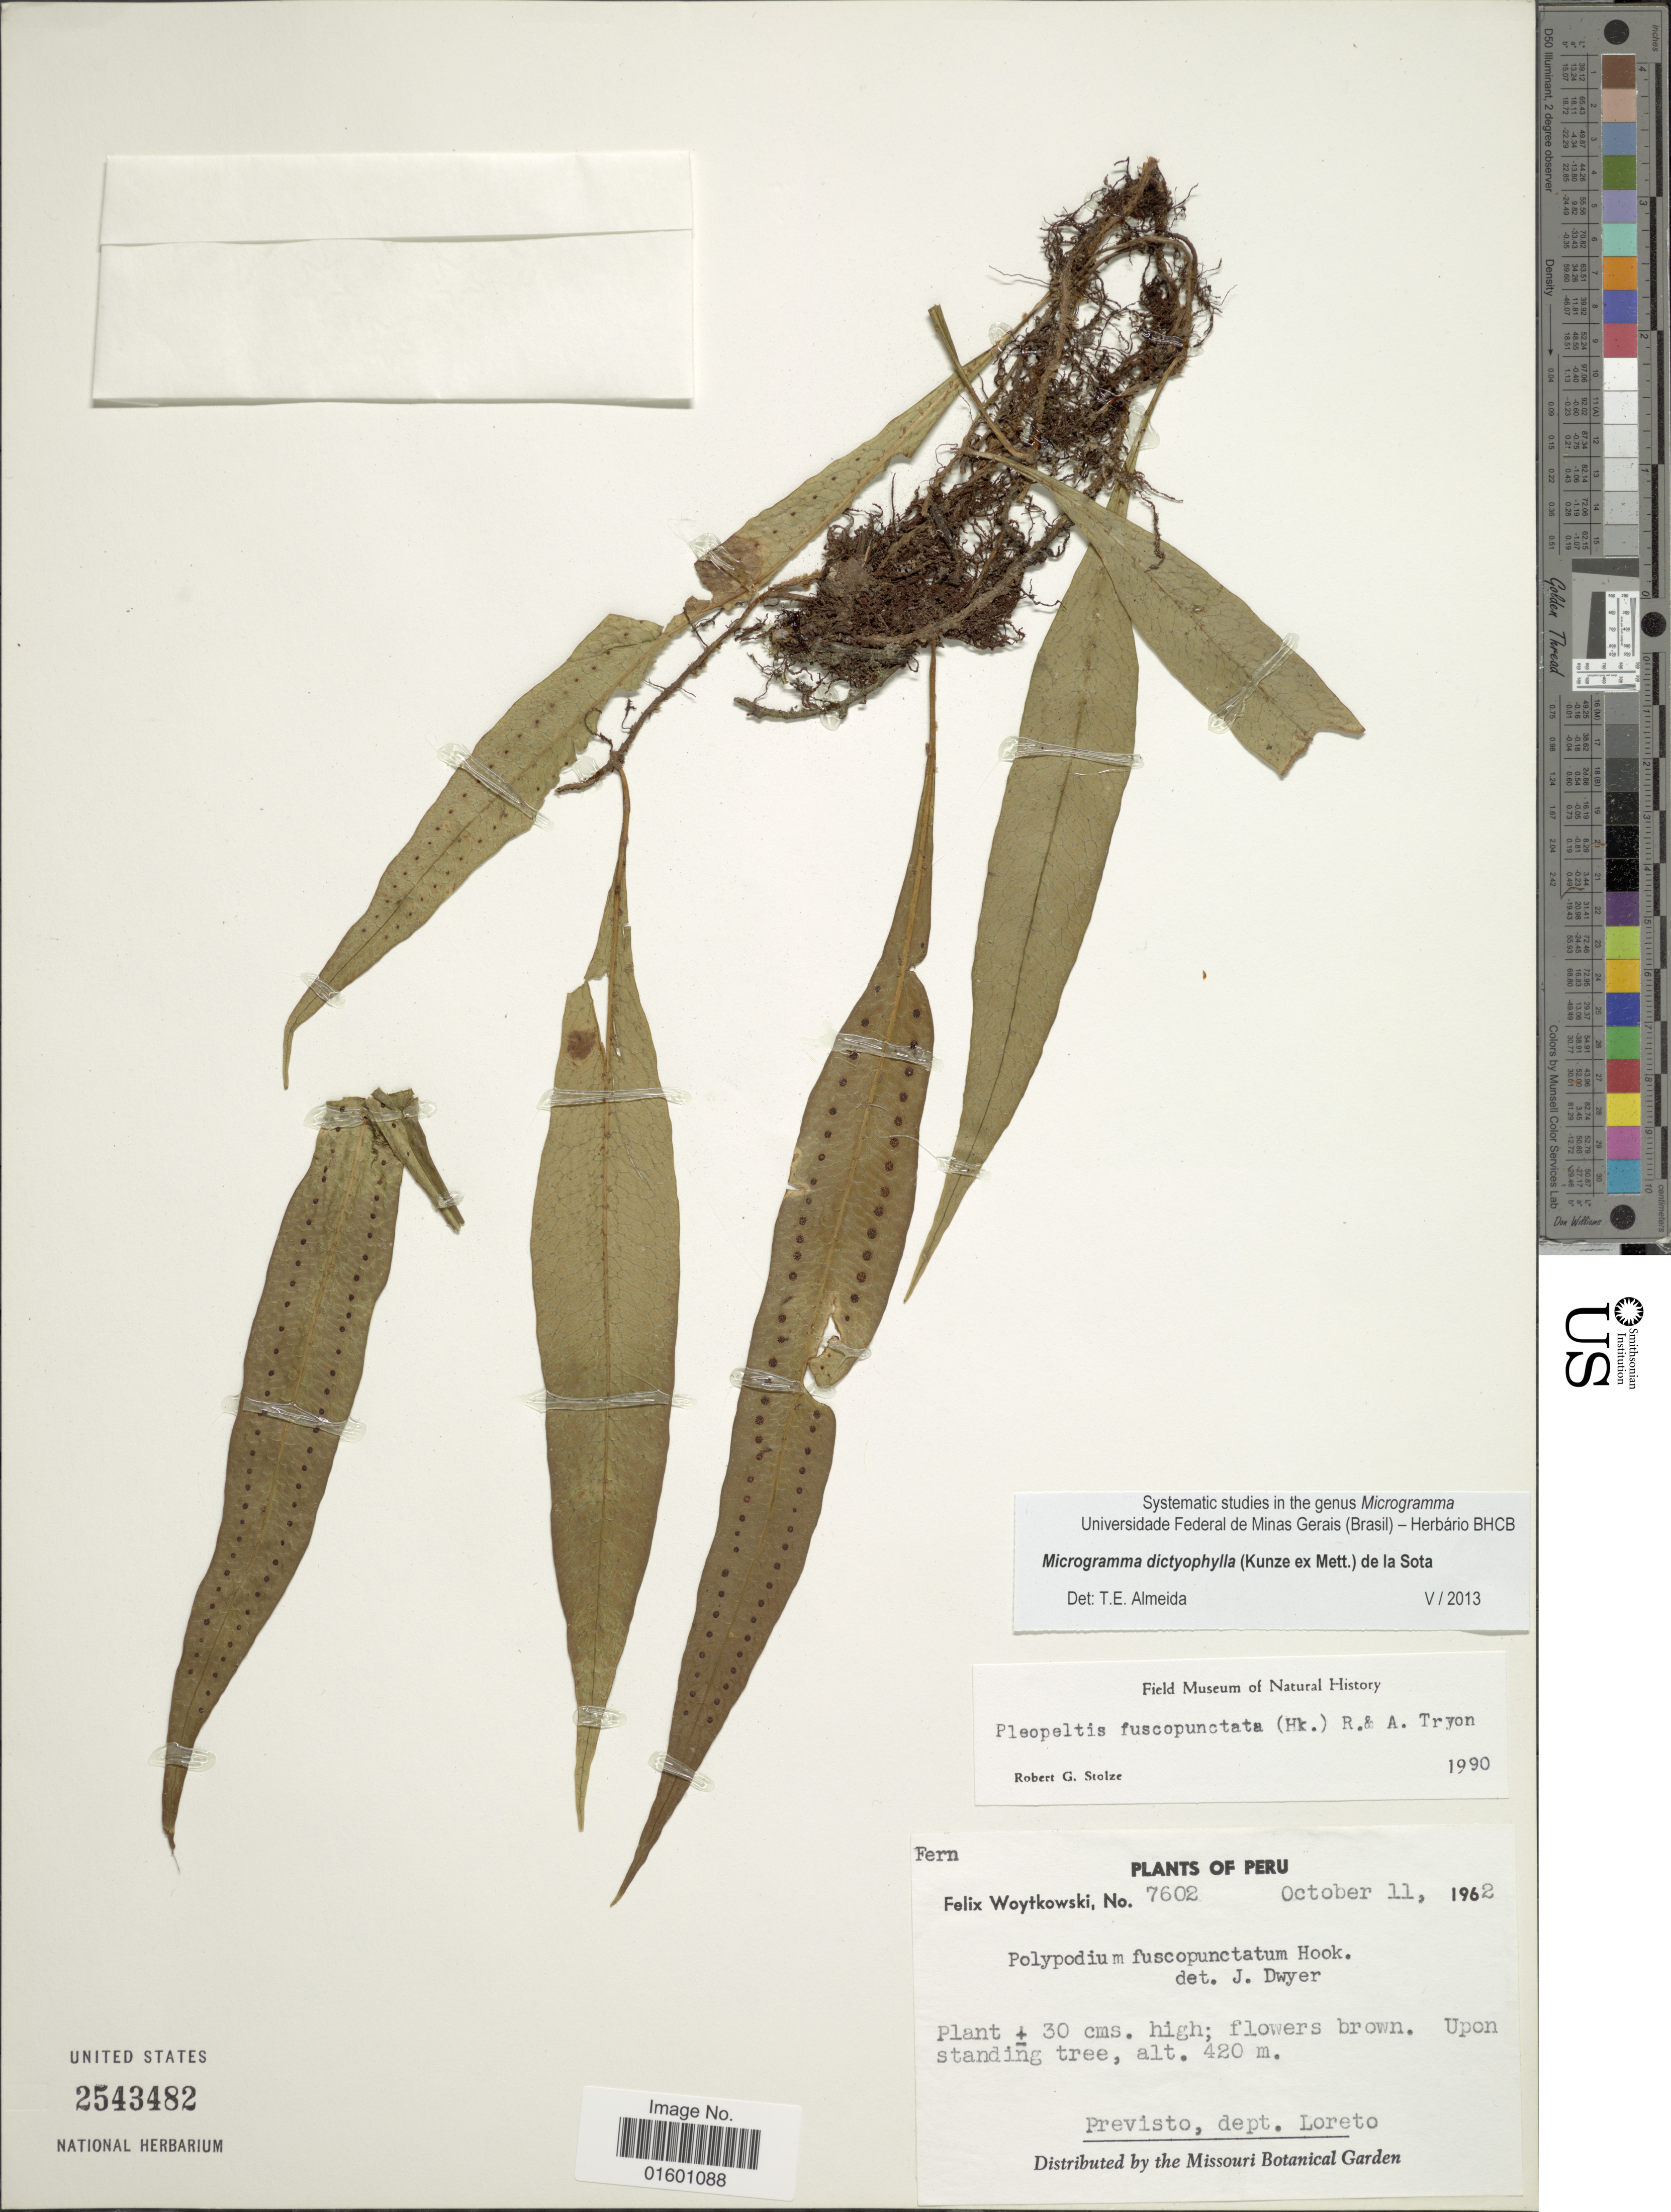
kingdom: Plantae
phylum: Tracheophyta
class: Polypodiopsida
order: Polypodiales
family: Polypodiaceae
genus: Microgramma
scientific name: Microgramma dictyophylla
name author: (Kunze ex Mett.) de la Sota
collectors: F. Woytkowski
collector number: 7602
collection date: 1962-10-11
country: Peru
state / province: Loreto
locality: Previsto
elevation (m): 420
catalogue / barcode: US 2543482